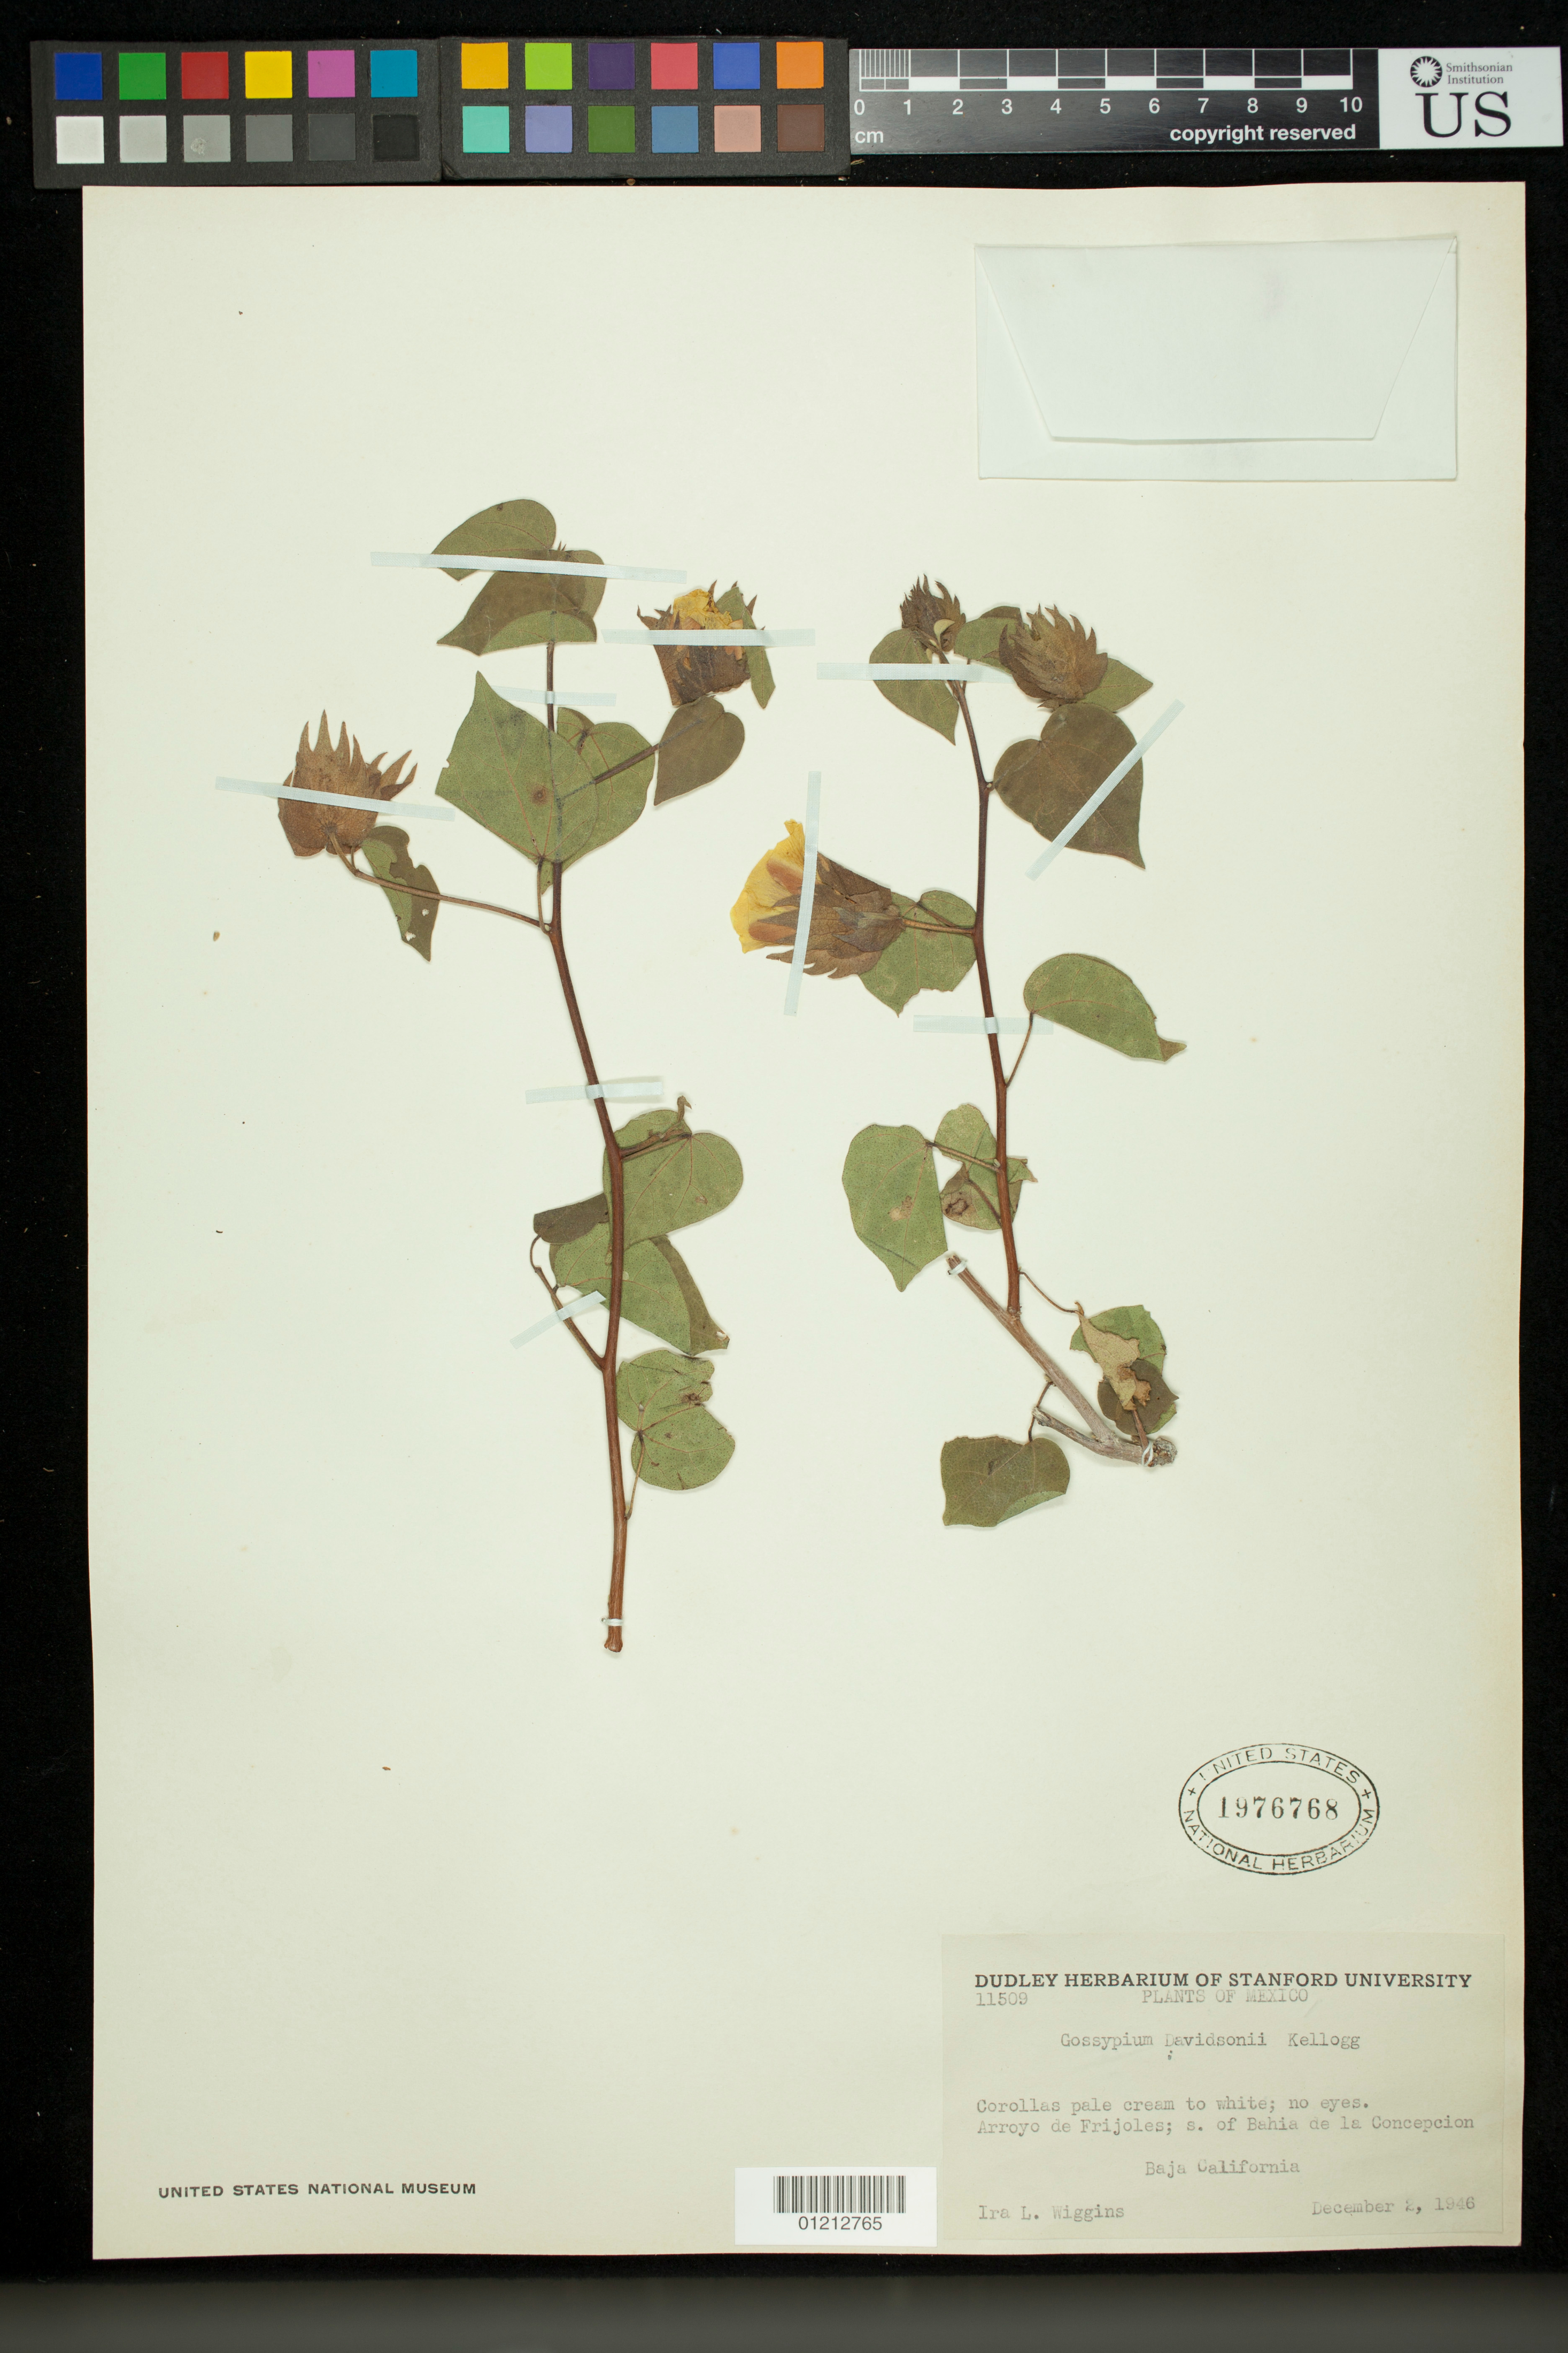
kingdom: Plantae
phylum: Tracheophyta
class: Magnoliopsida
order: Malvales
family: Malvaceae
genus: Gossypium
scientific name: Gossypium davidsonii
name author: Kellogg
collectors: I. L. Wiggins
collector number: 11509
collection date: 1946-12-02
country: Mexico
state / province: Baja California Sur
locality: Arroyo de Frijoles; s. of Bahia de la Concepcion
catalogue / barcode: US 1976768